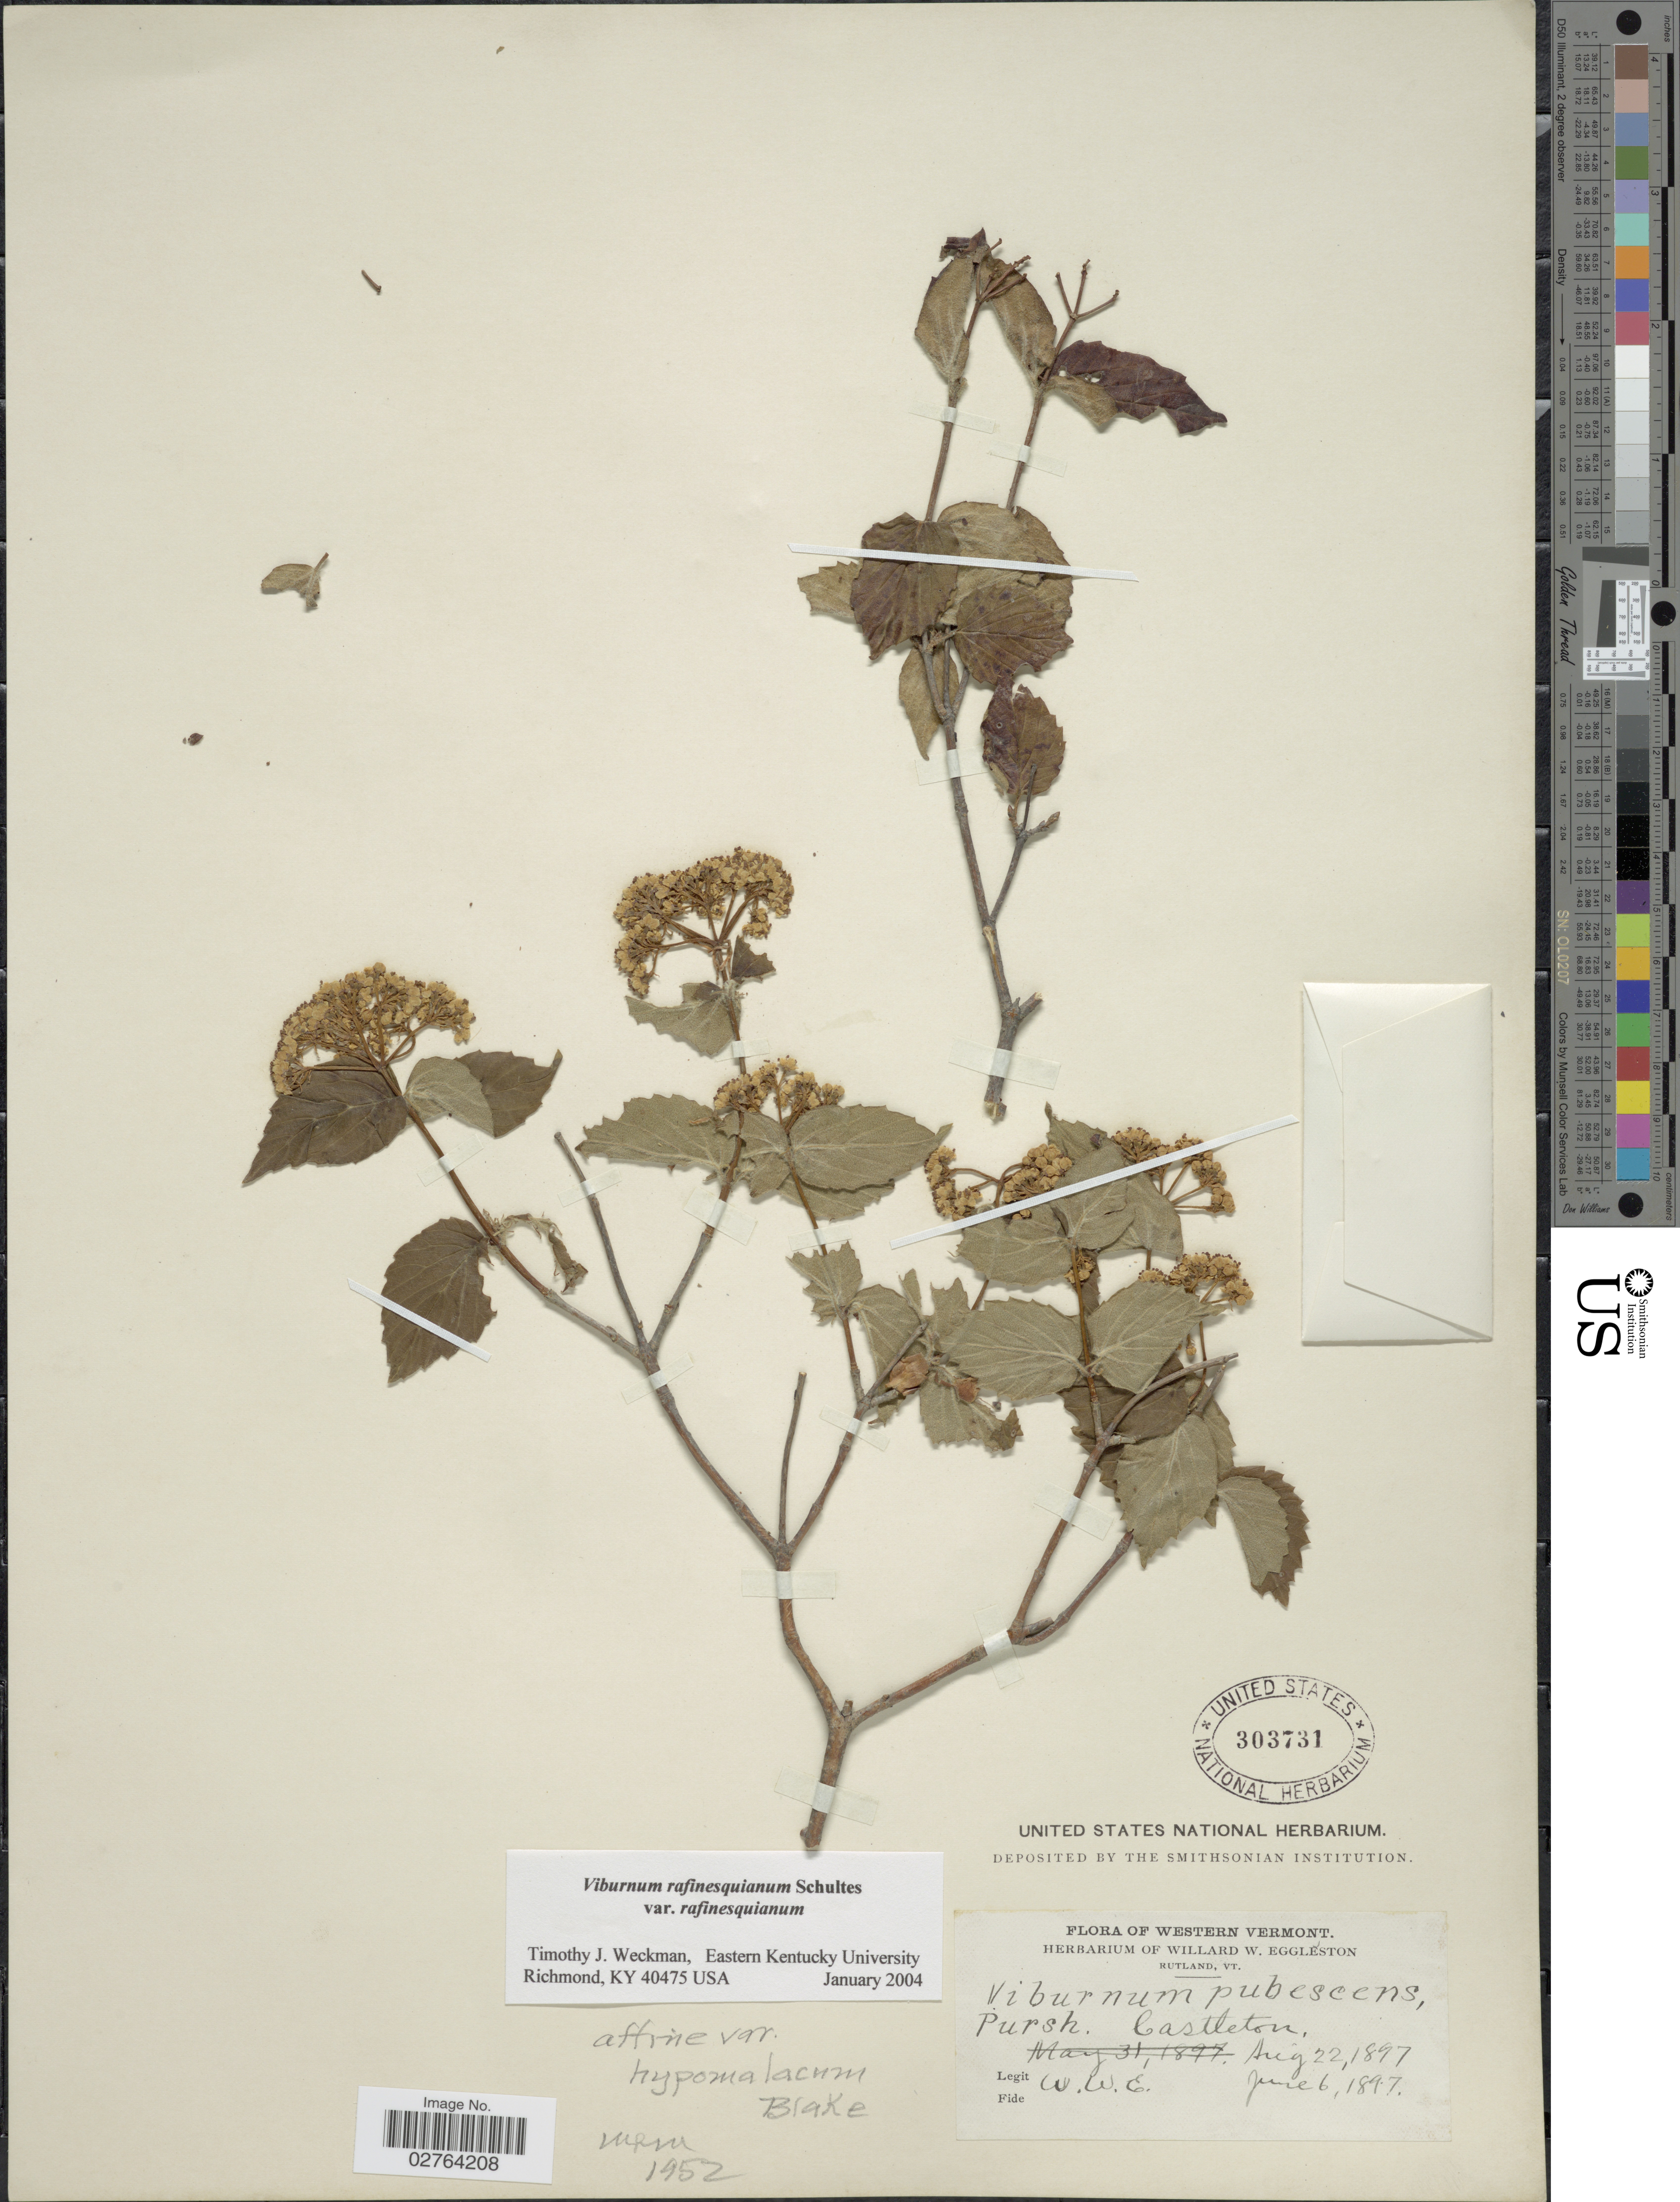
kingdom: Plantae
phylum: Tracheophyta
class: Magnoliopsida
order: Dipsacales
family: Viburnaceae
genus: Viburnum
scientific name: Viburnum rafinesqueanum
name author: Schult.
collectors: W. W. Eggleston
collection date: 1897-06-06/1897-08-22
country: United States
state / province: Vermont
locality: Western Vermont. Castleton.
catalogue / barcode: US 303731